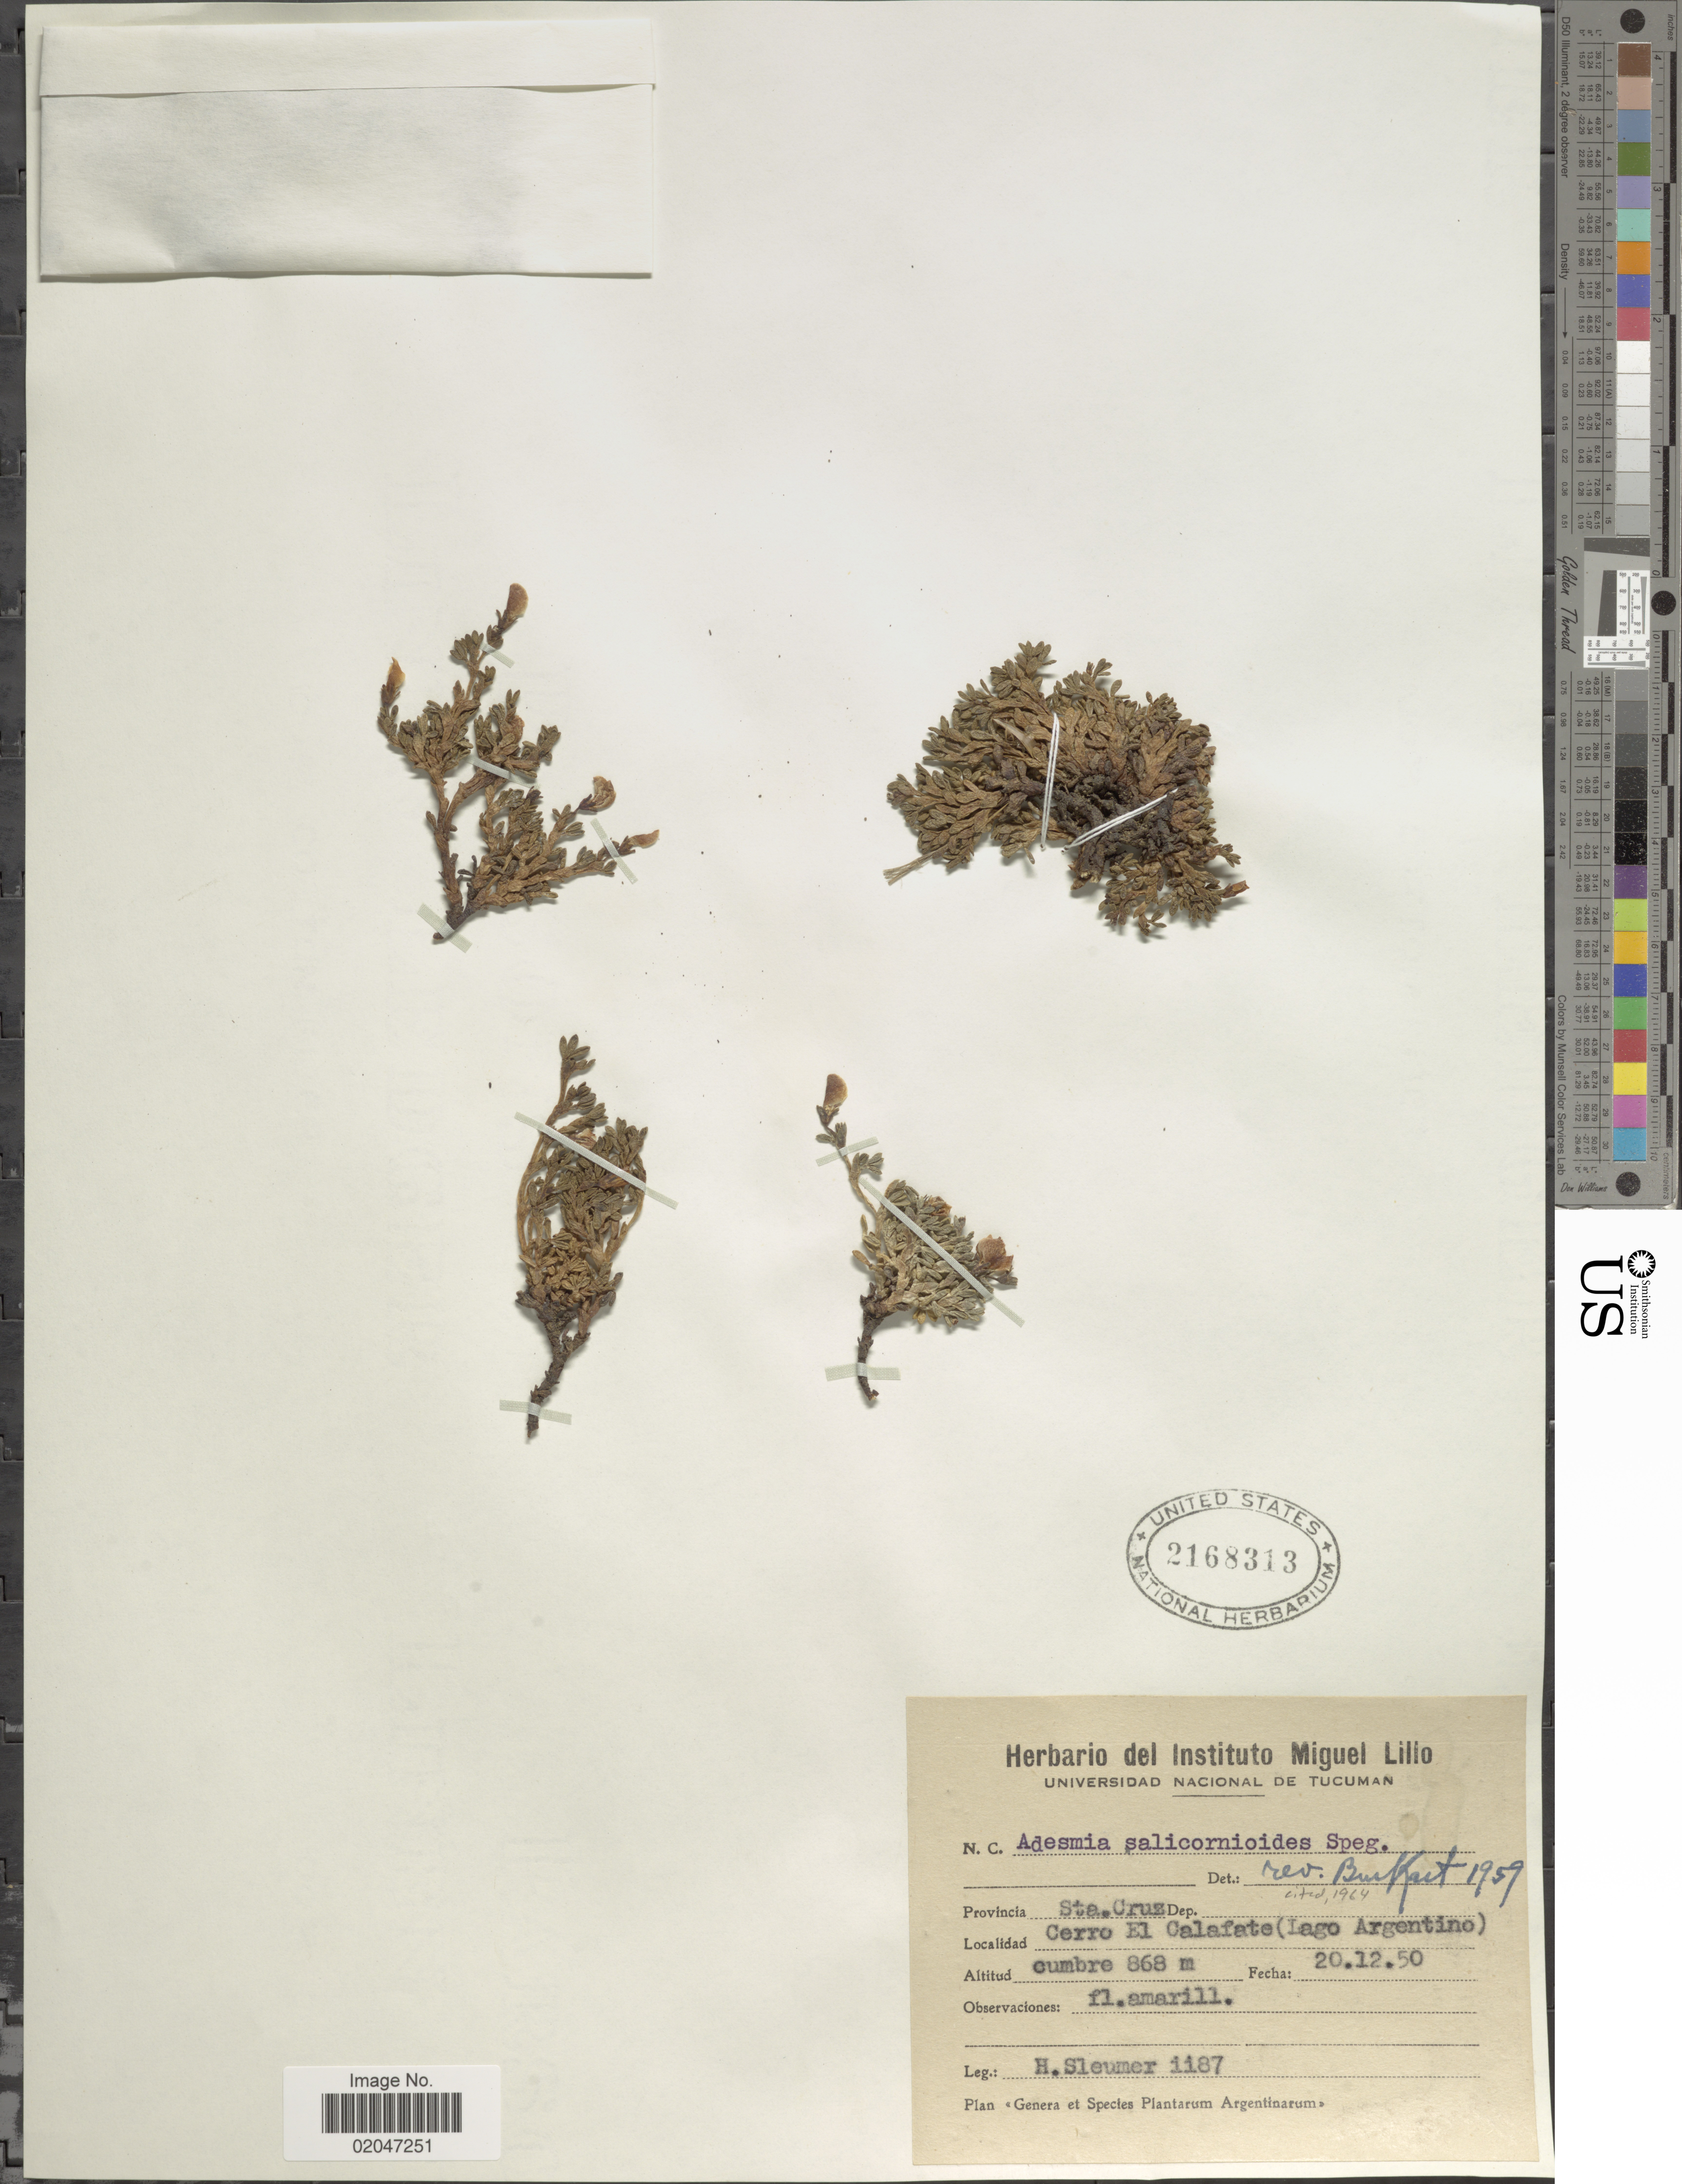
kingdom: Plantae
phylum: Tracheophyta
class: Magnoliopsida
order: Fabales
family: Fabaceae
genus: Adesmia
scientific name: Adesmia salicornioides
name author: Speg.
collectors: H. O. Sleumer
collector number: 1187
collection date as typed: Transcribed d/m/y: 20/12/50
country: Argentina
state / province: Santa Cruz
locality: Cerro El Calafate (Lago Argentino)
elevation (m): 868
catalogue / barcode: US 2168313